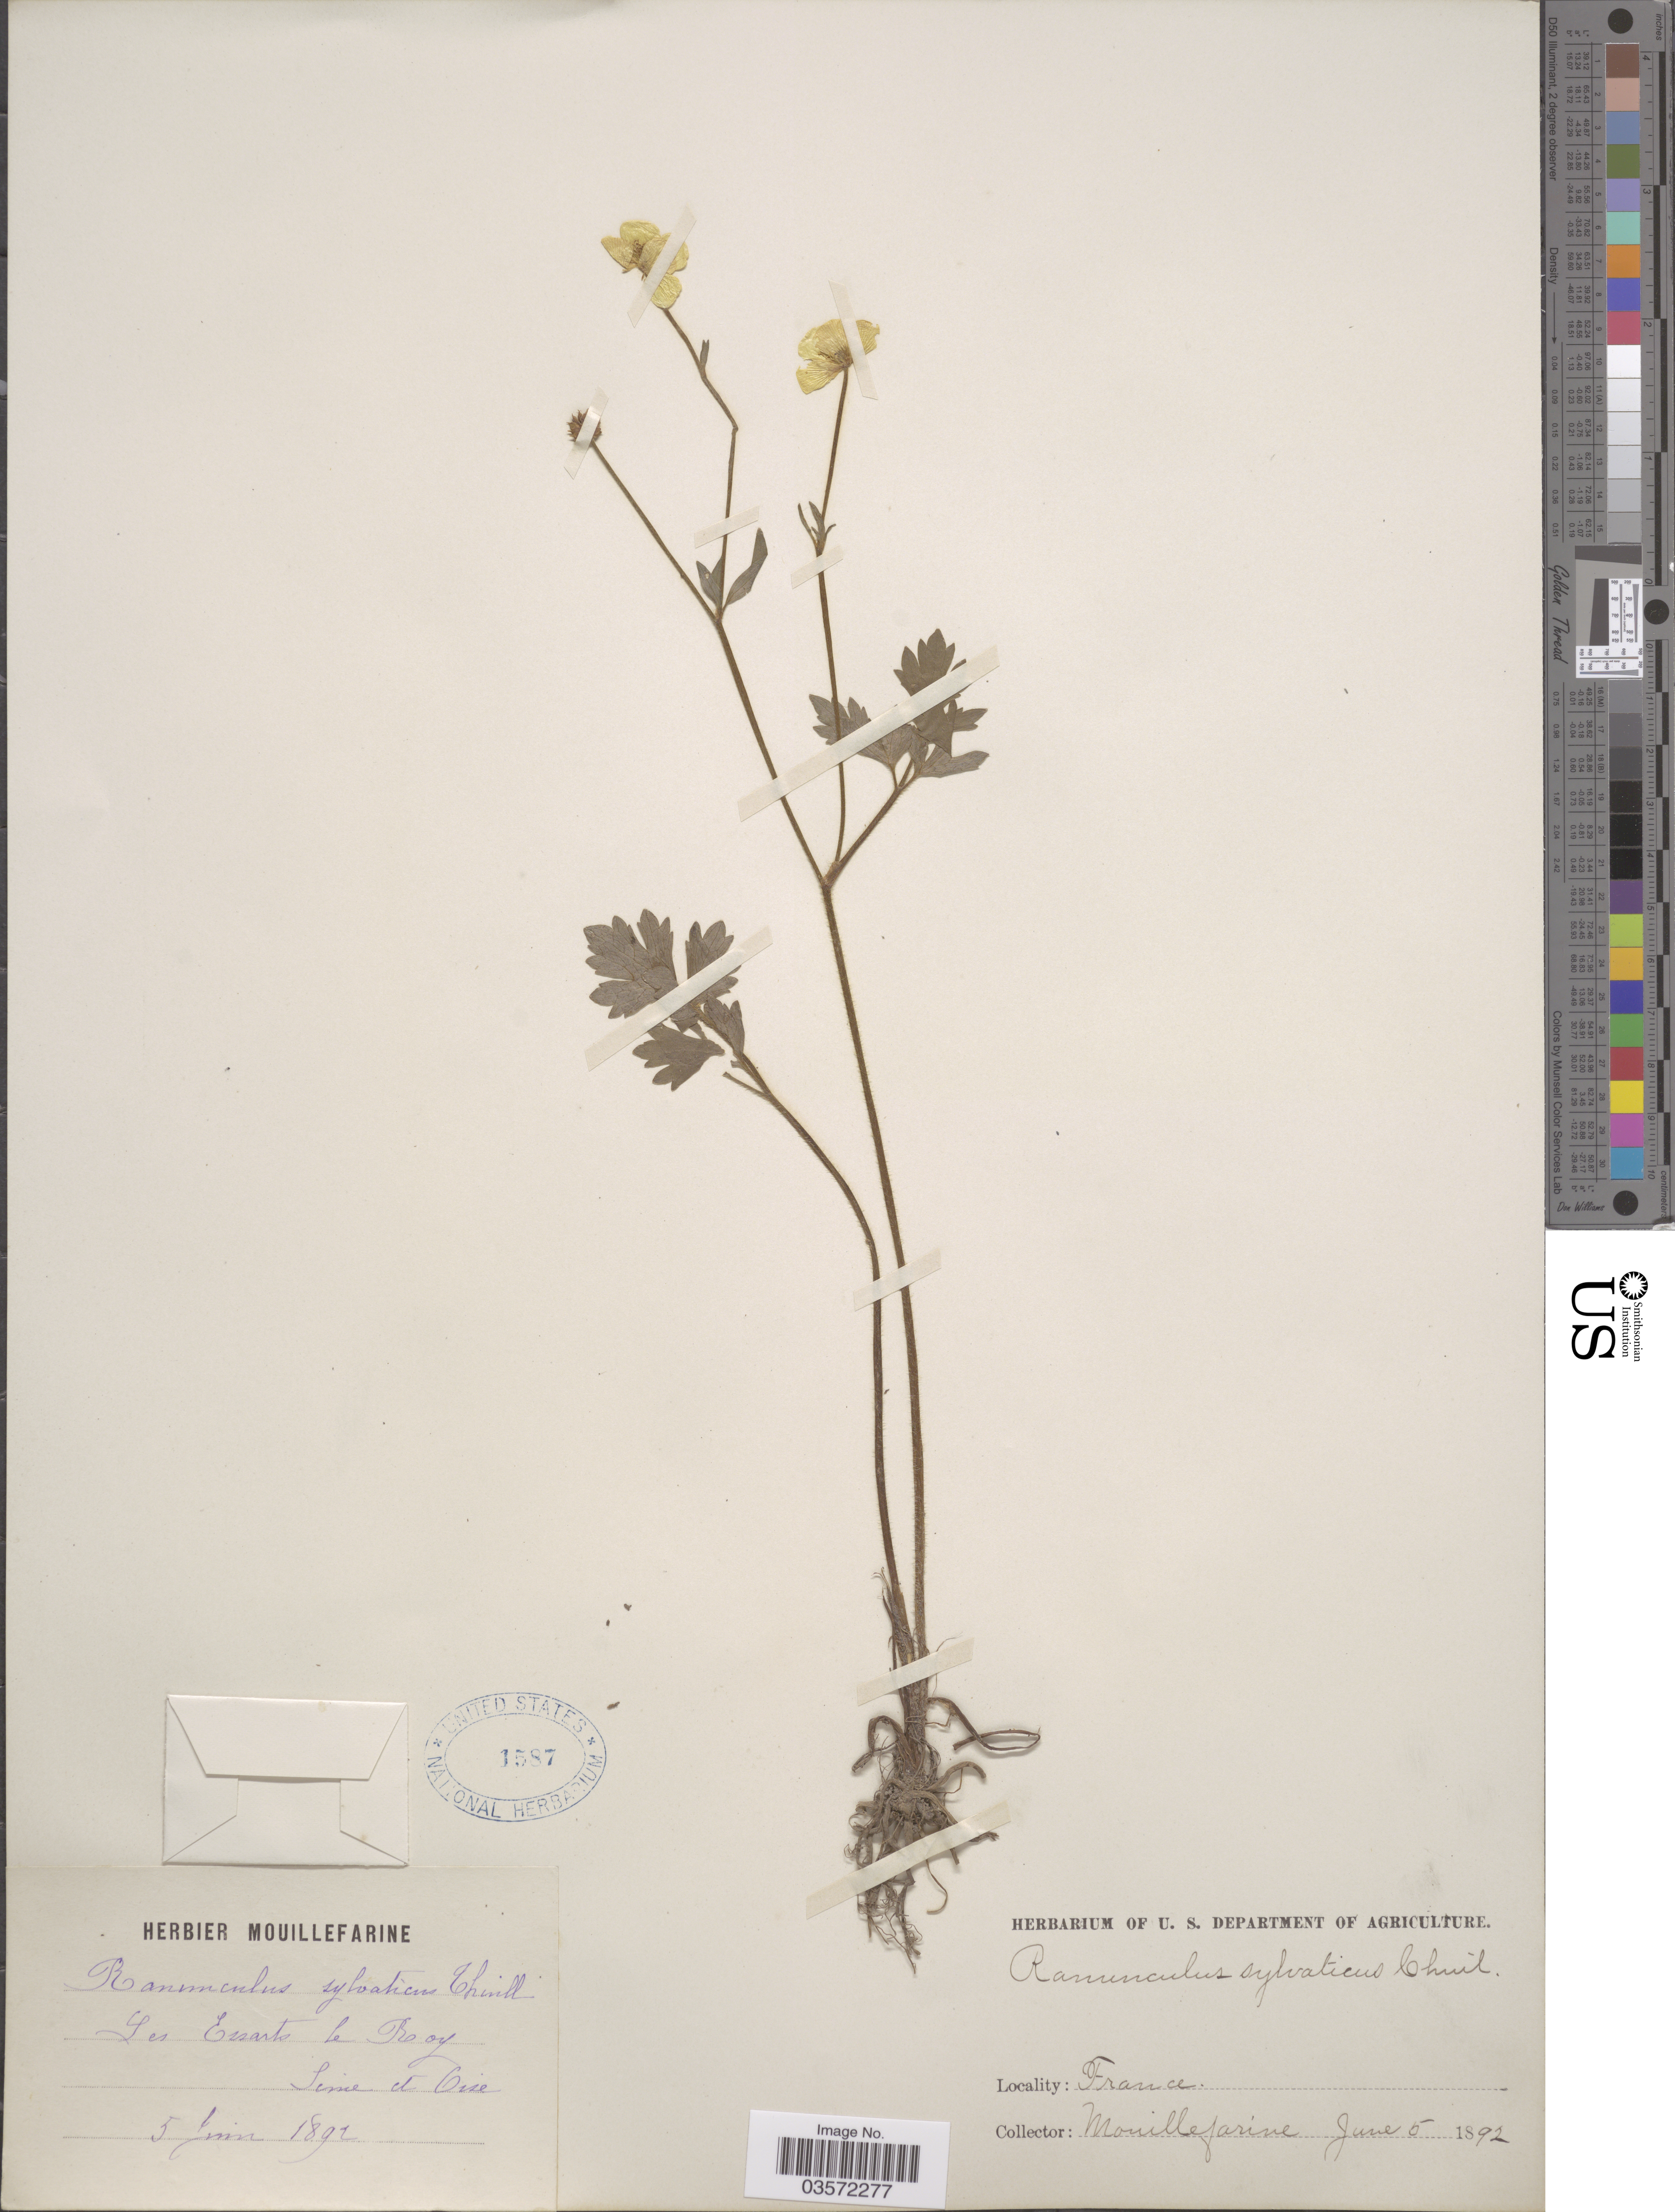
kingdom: Plantae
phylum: Tracheophyta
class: Magnoliopsida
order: Ranunculales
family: Ranunculaceae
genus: Ranunculus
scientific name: Ranunculus sylvaticus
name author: Thuill.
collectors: ex herb. Mouillefarine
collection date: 1892-06-05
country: France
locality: Les Essarts le Roy. Seine et Oise.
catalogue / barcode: US 1587